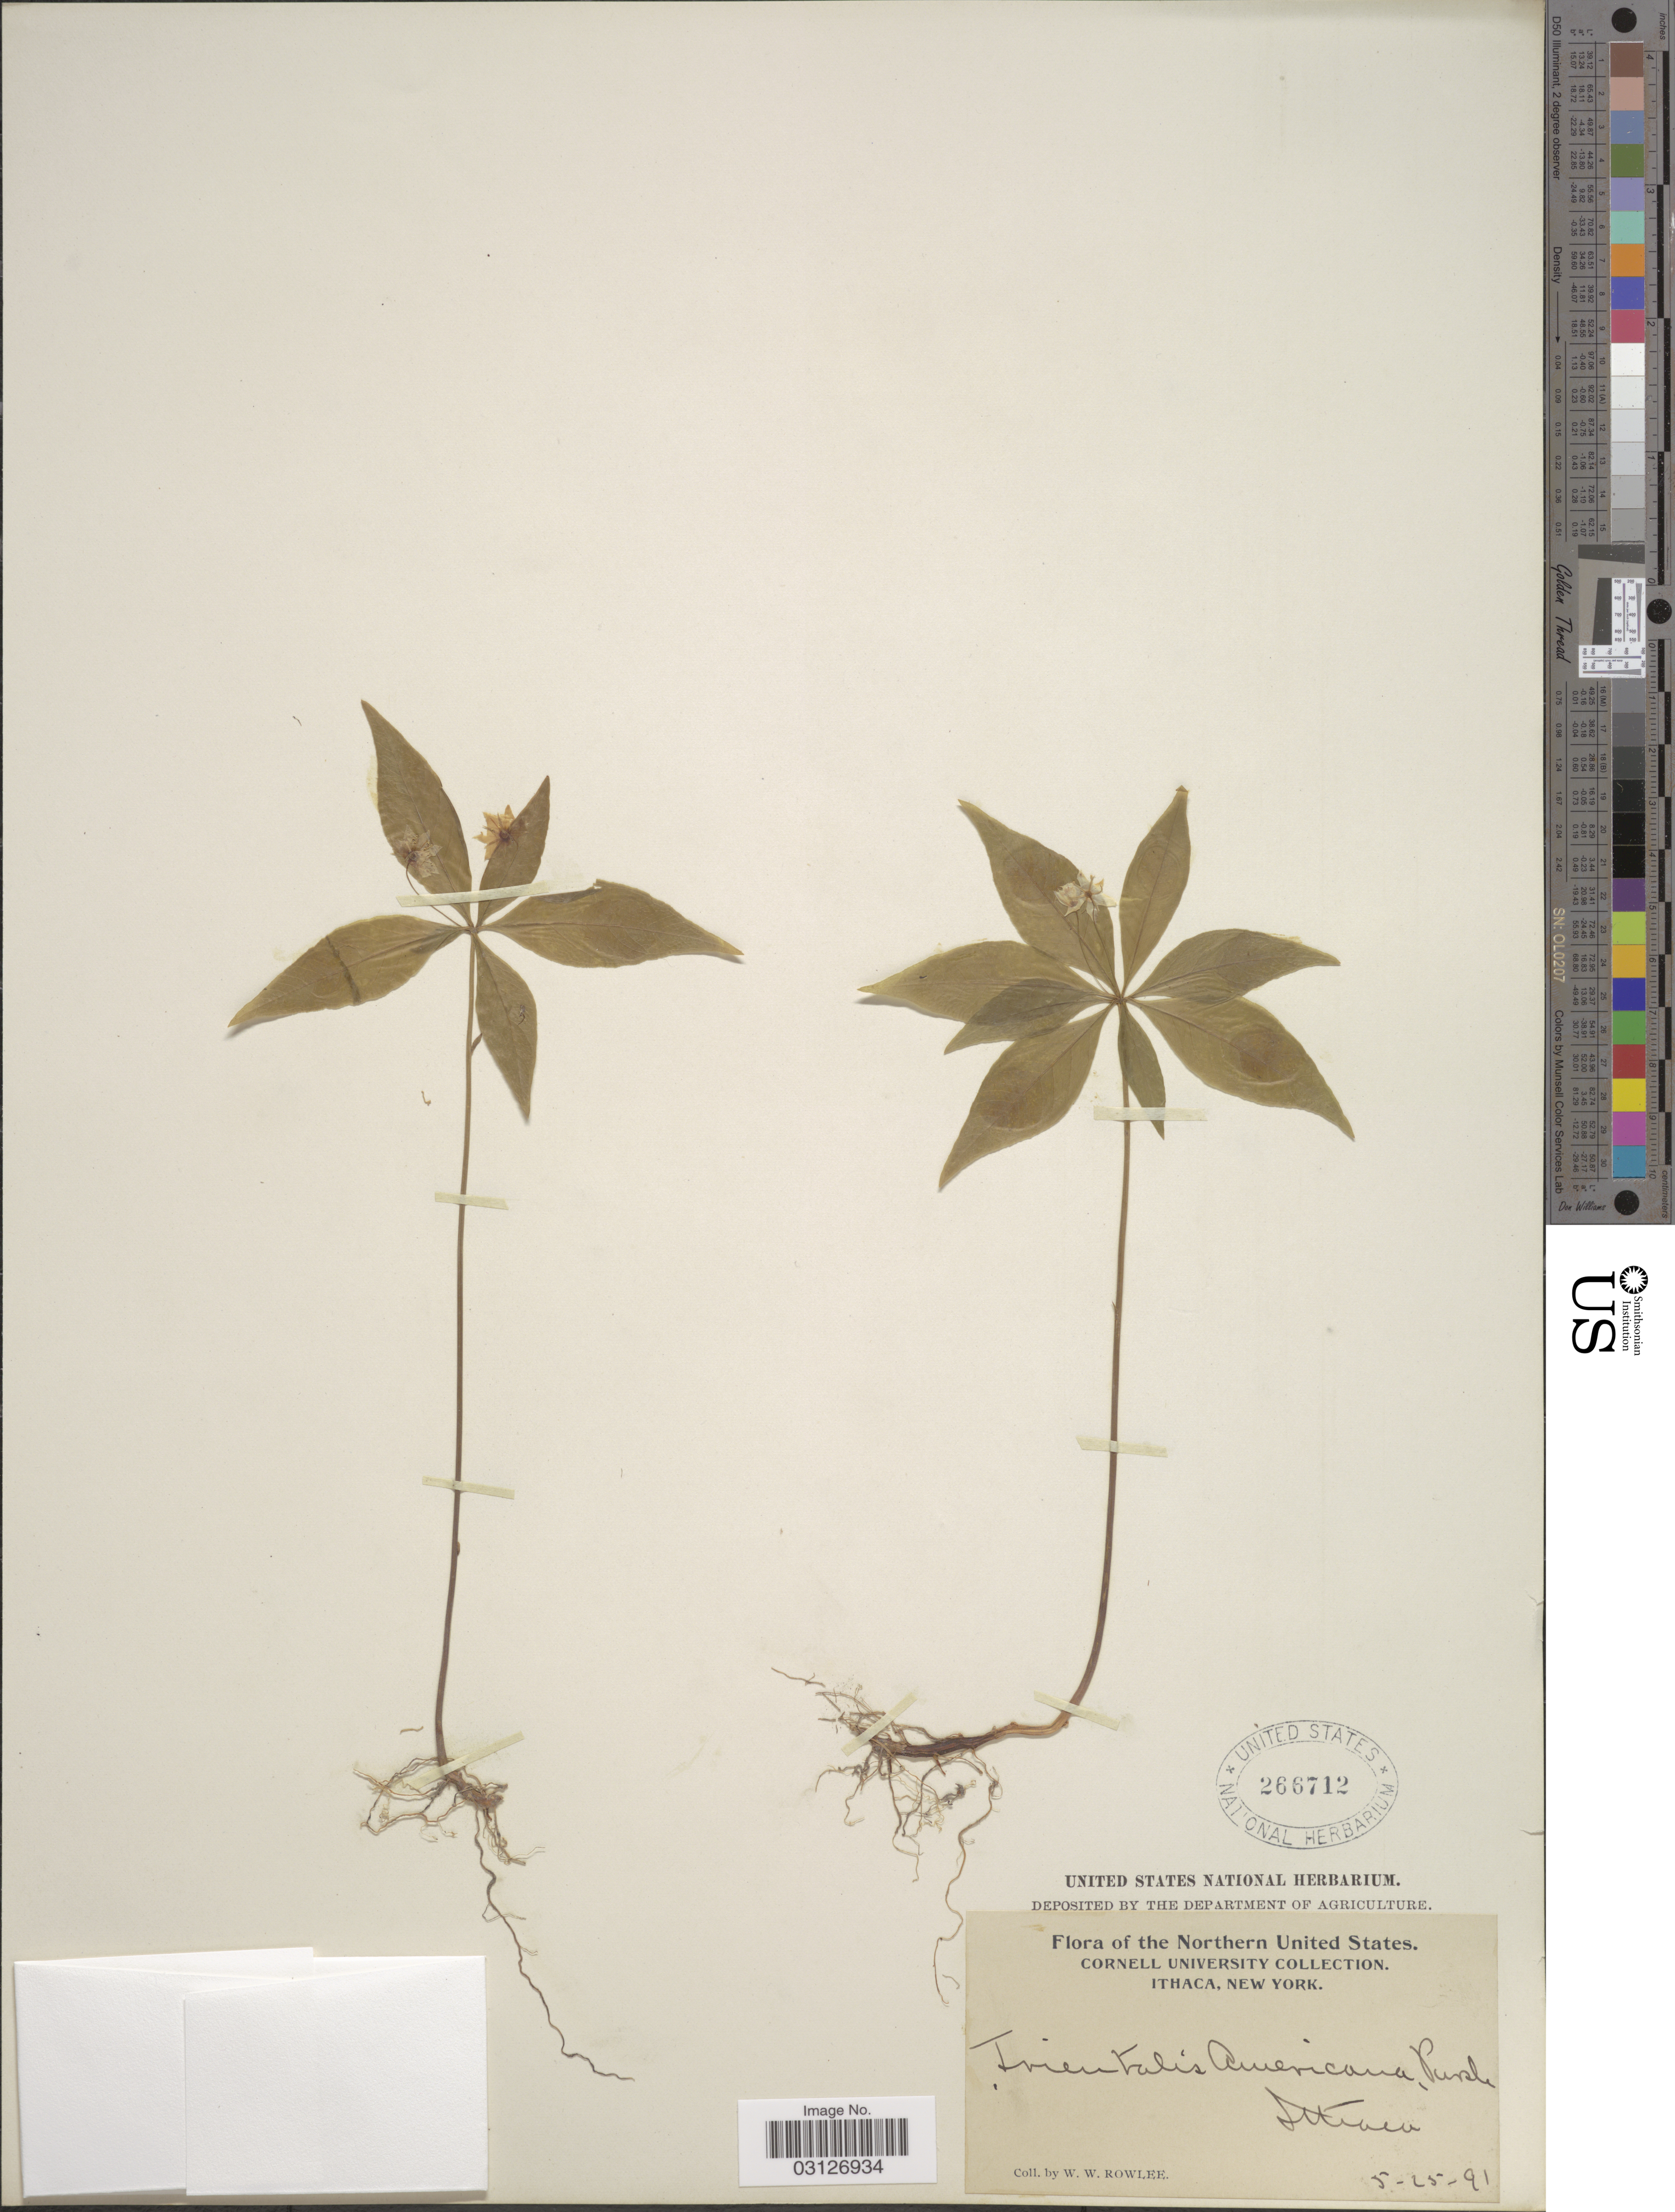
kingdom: Plantae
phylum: Tracheophyta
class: Magnoliopsida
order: Ericales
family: Primulaceae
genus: Trientalis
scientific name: Trientalis americana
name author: Pursh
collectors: W. W. Rowlee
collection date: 1891-05-25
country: United States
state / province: New York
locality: Northern United States. Ithaca.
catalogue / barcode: US 266712